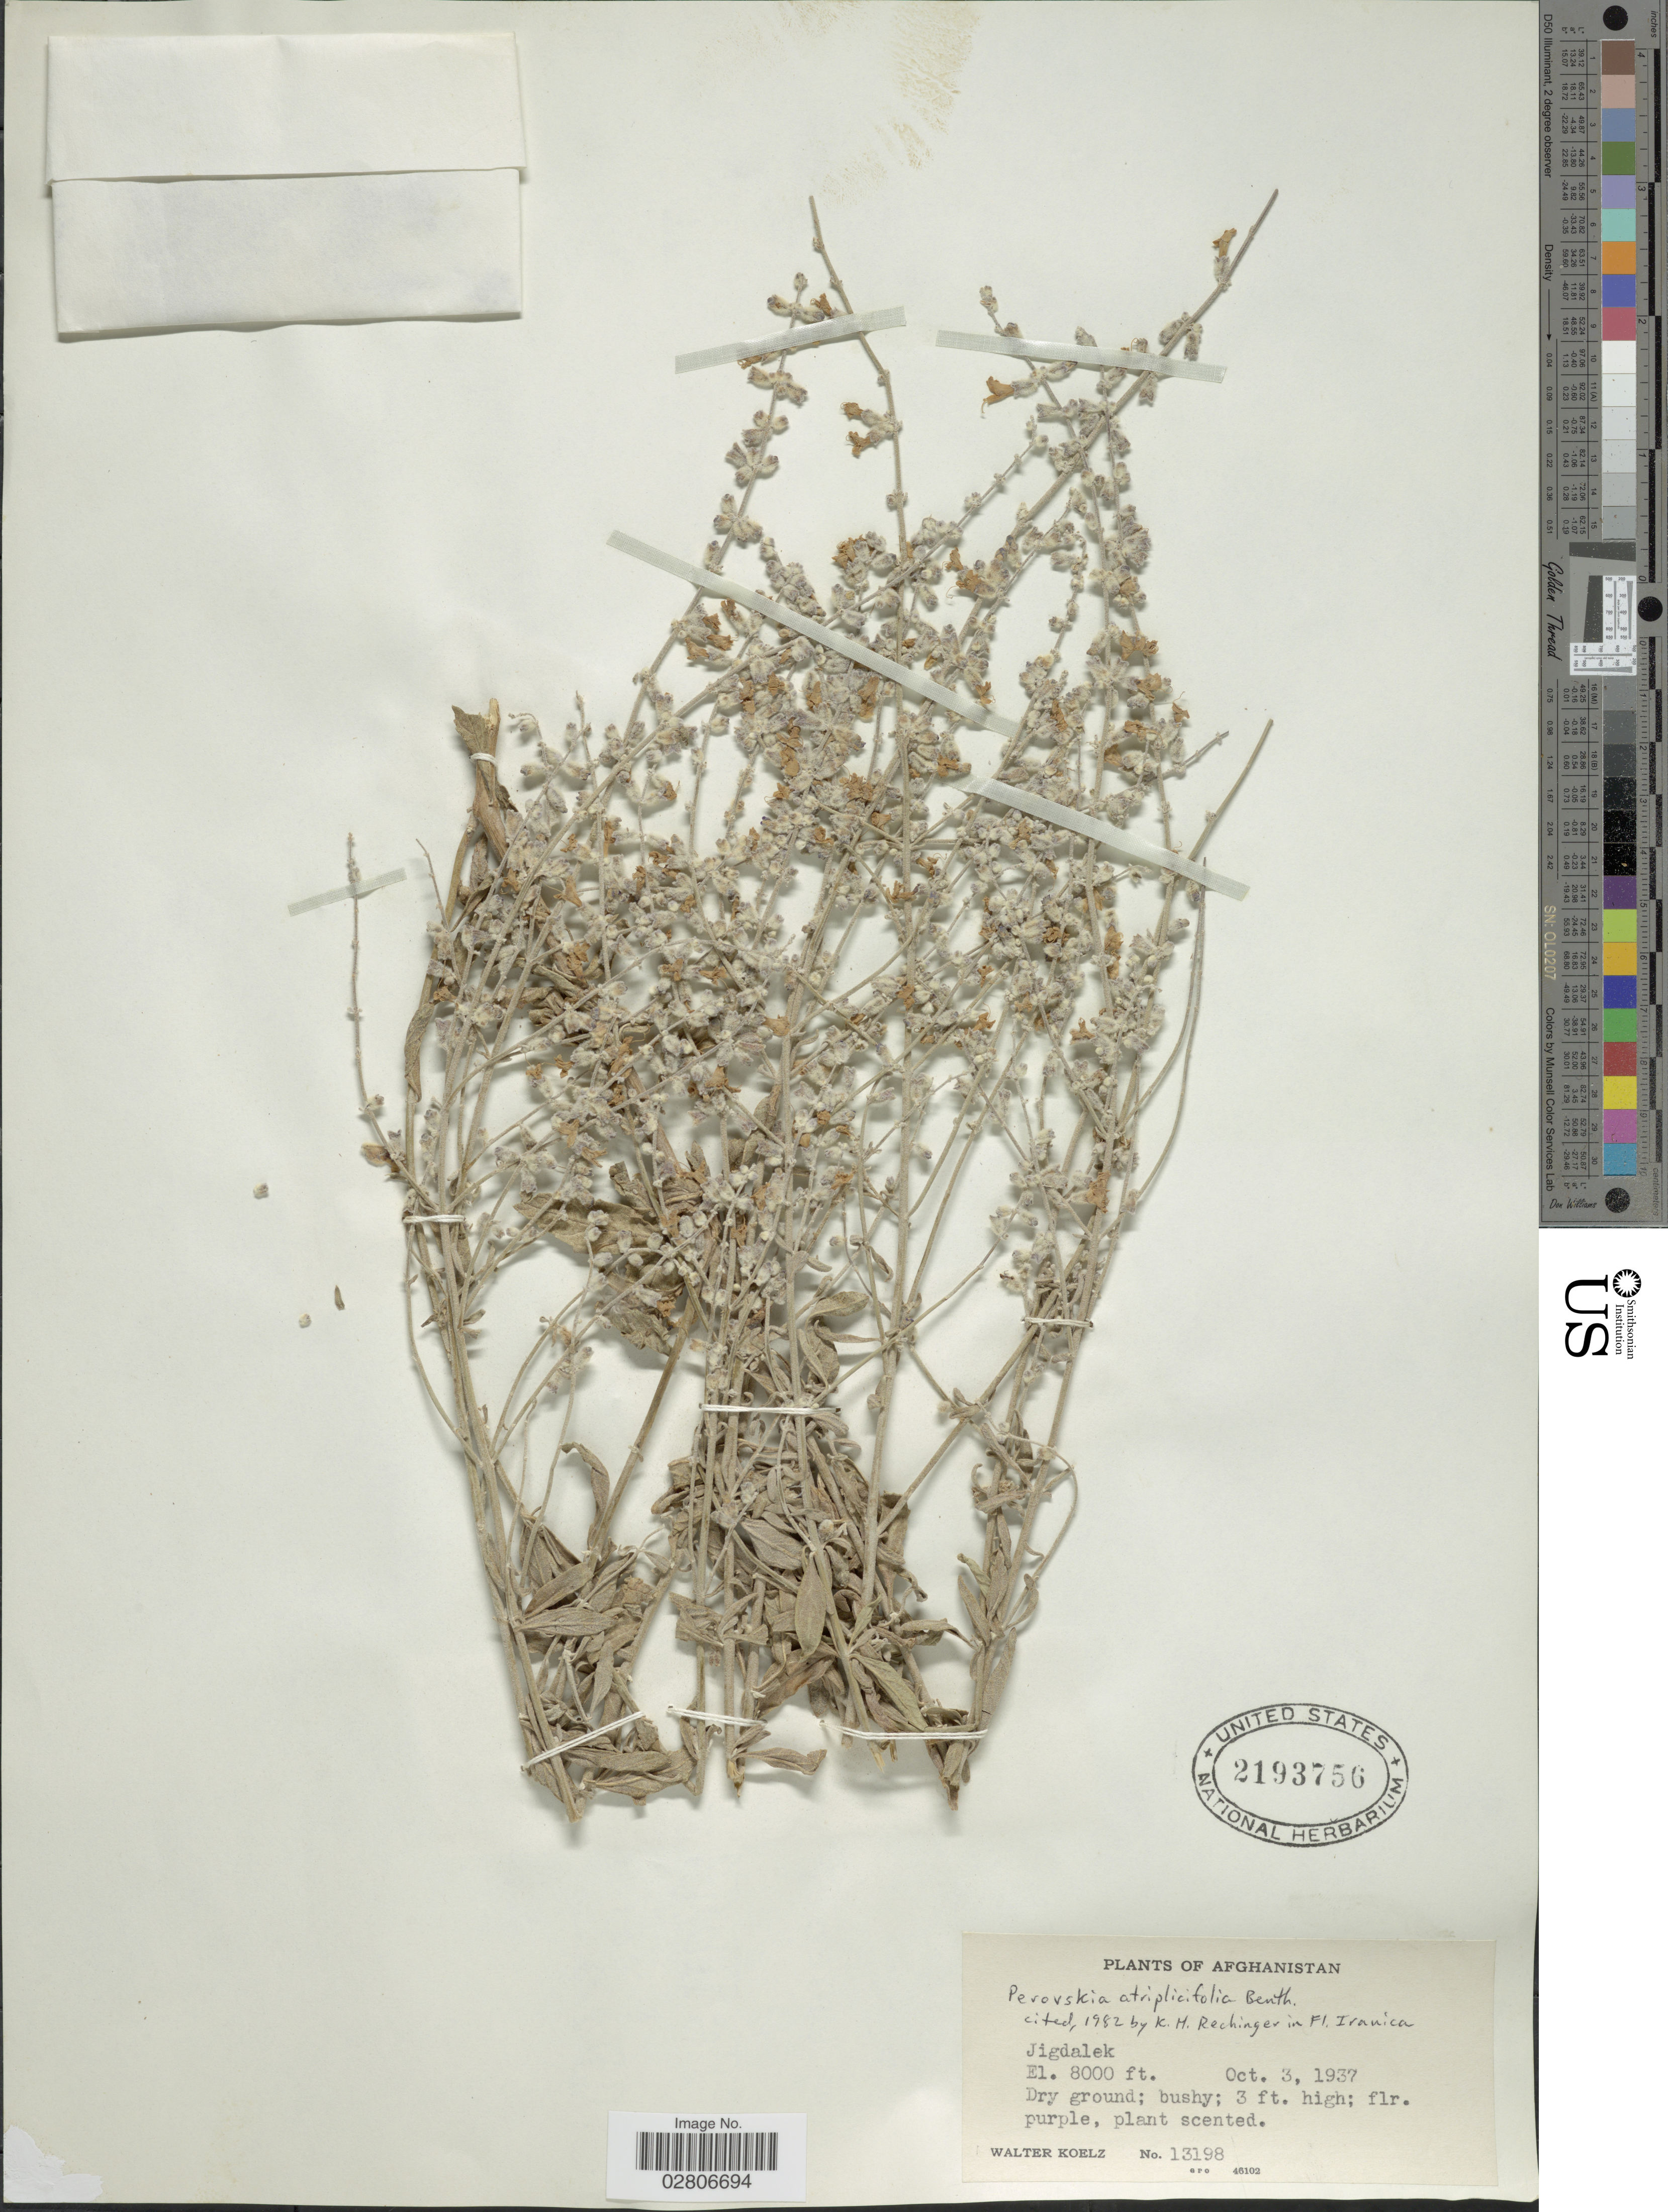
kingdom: Plantae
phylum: Tracheophyta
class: Magnoliopsida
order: Lamiales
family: Lamiaceae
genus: Perovskia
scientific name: Perovskia atriplicifolia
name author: Benth.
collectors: W. N. Koelz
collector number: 13198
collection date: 1937-10-03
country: Afghanistan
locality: Jigdalek.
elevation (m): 2438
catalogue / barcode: US 2193756